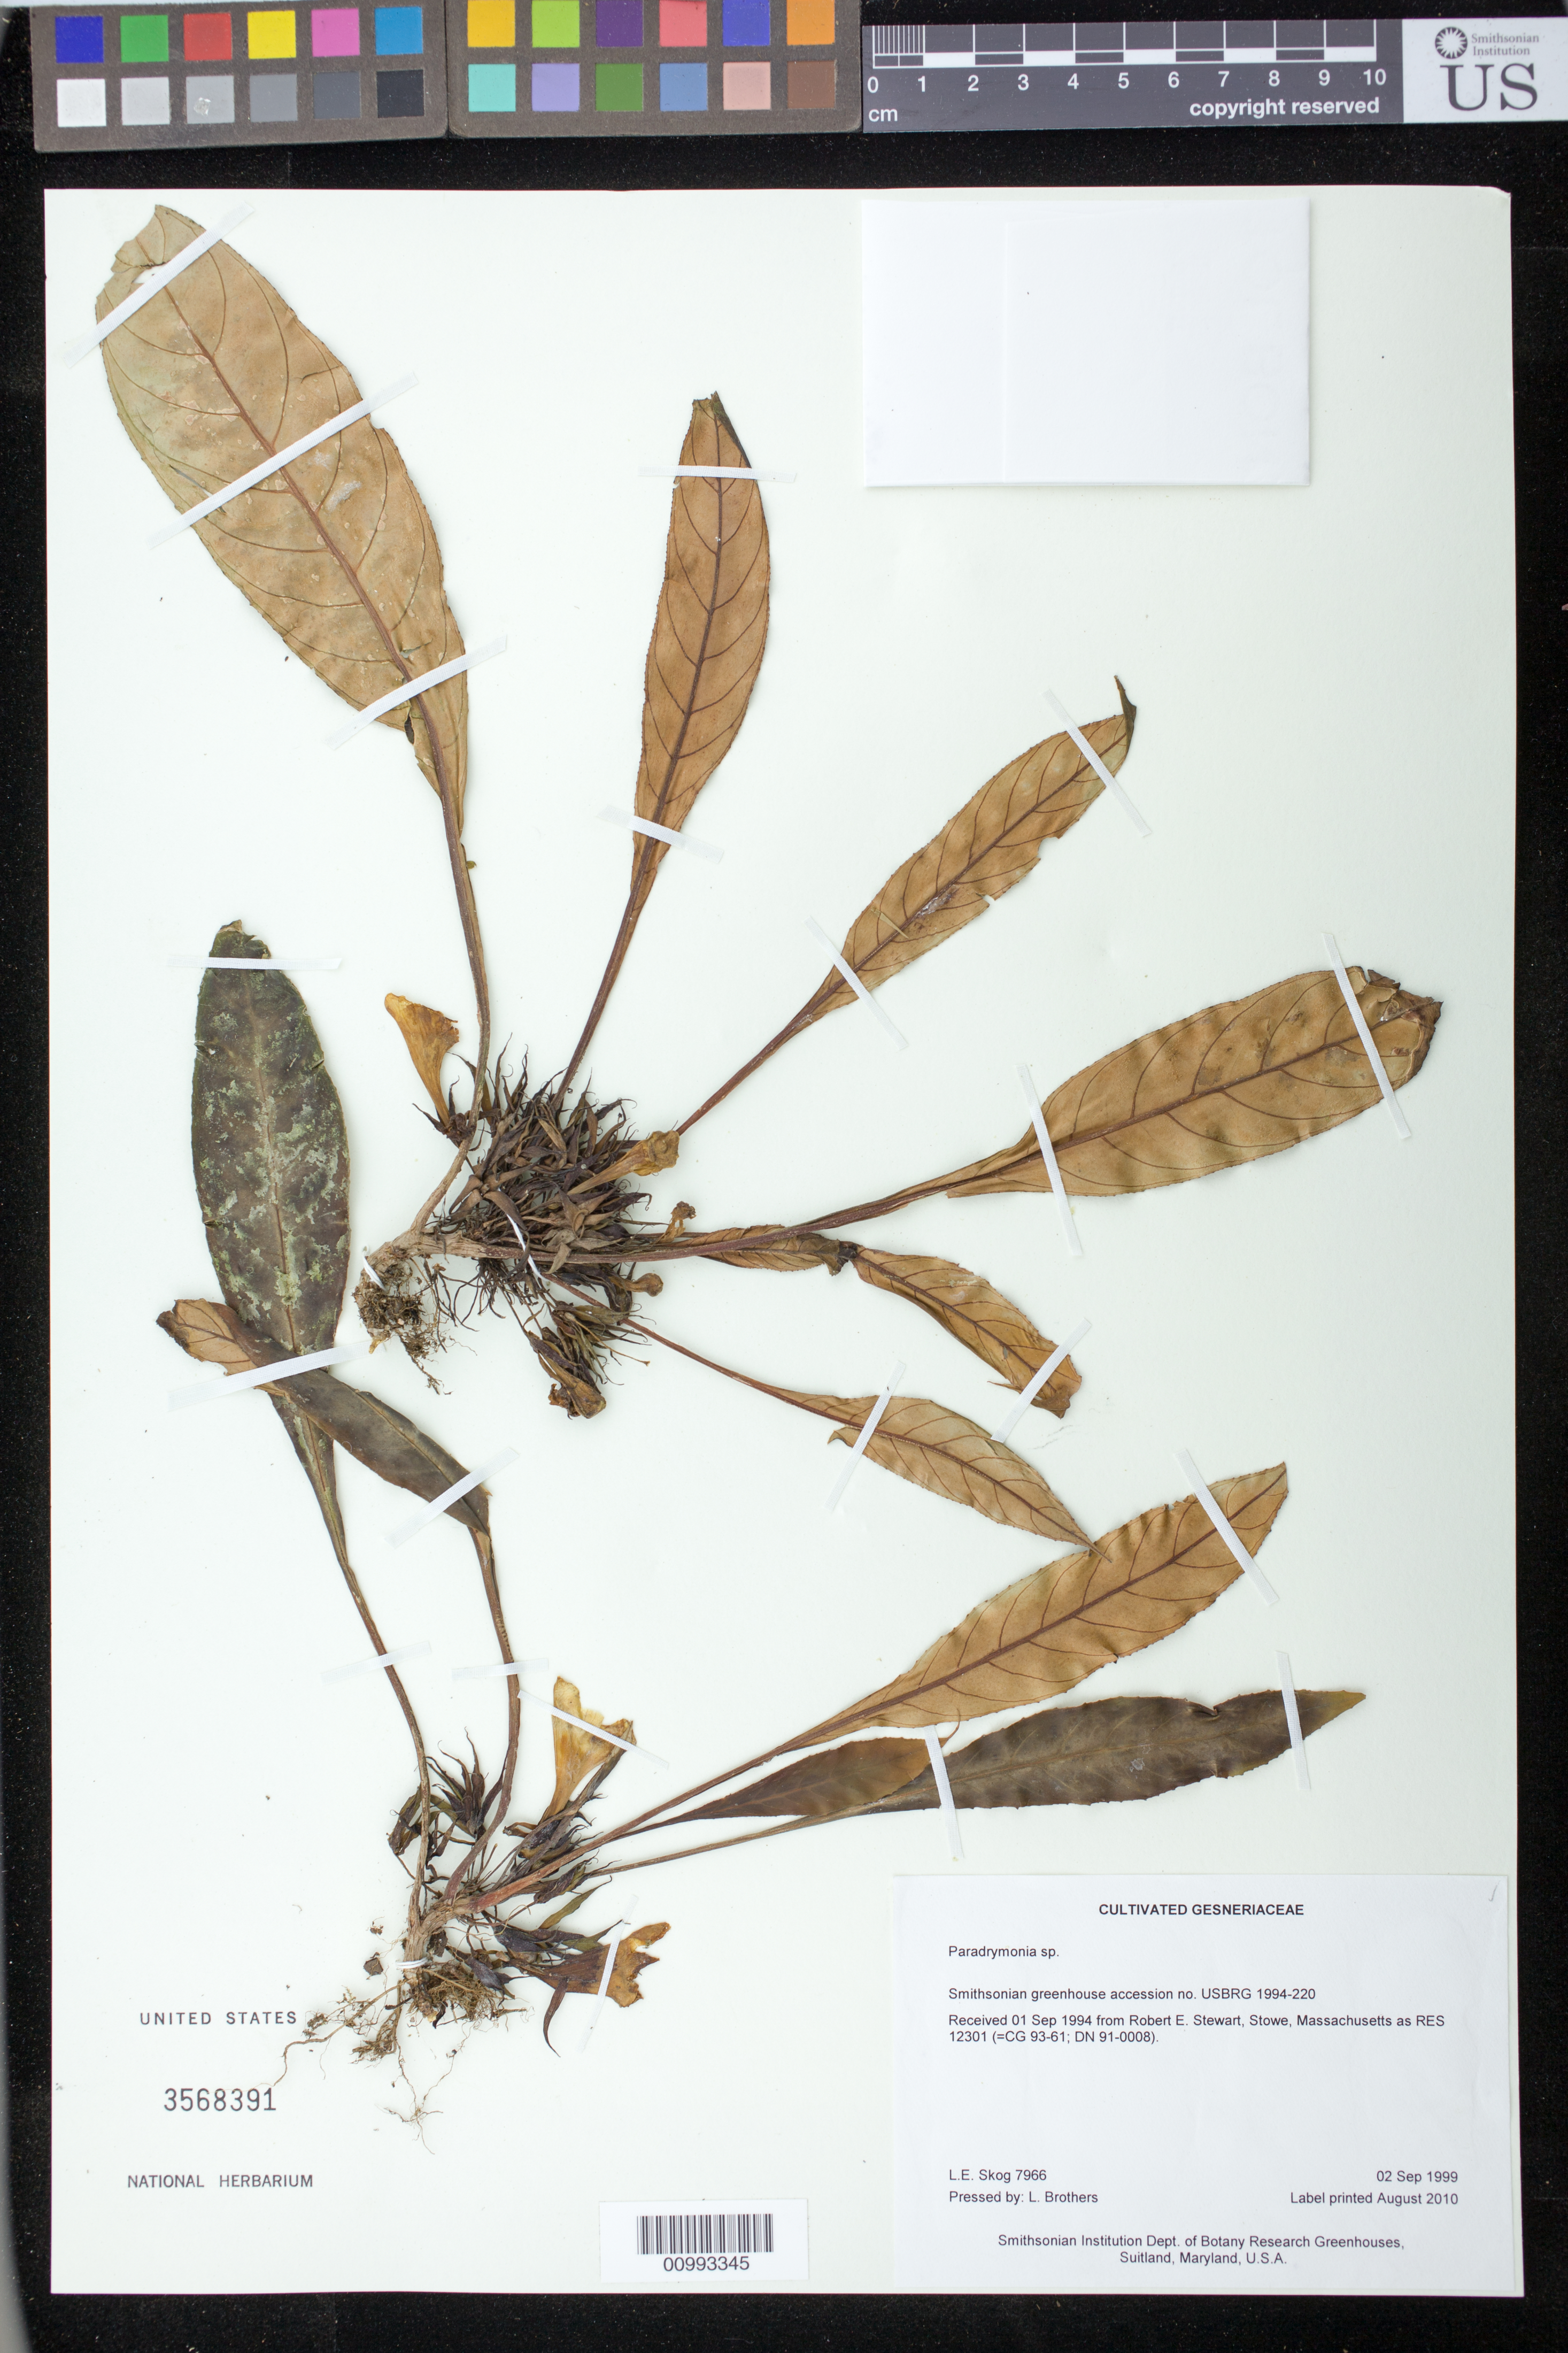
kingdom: Plantae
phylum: Tracheophyta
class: Magnoliopsida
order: Lamiales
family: Gesneriaceae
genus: Paradrymonia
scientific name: Paradrymonia sp.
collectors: L. E. Skog & L. Brothers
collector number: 7966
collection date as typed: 02 Sep 1999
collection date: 1999-09-02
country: United States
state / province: Maryland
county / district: Prince George's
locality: Smithsonian Institution Dept. of Botany Research Greenhouses, Suitland, Maryland, U.S.A.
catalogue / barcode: US 3568391